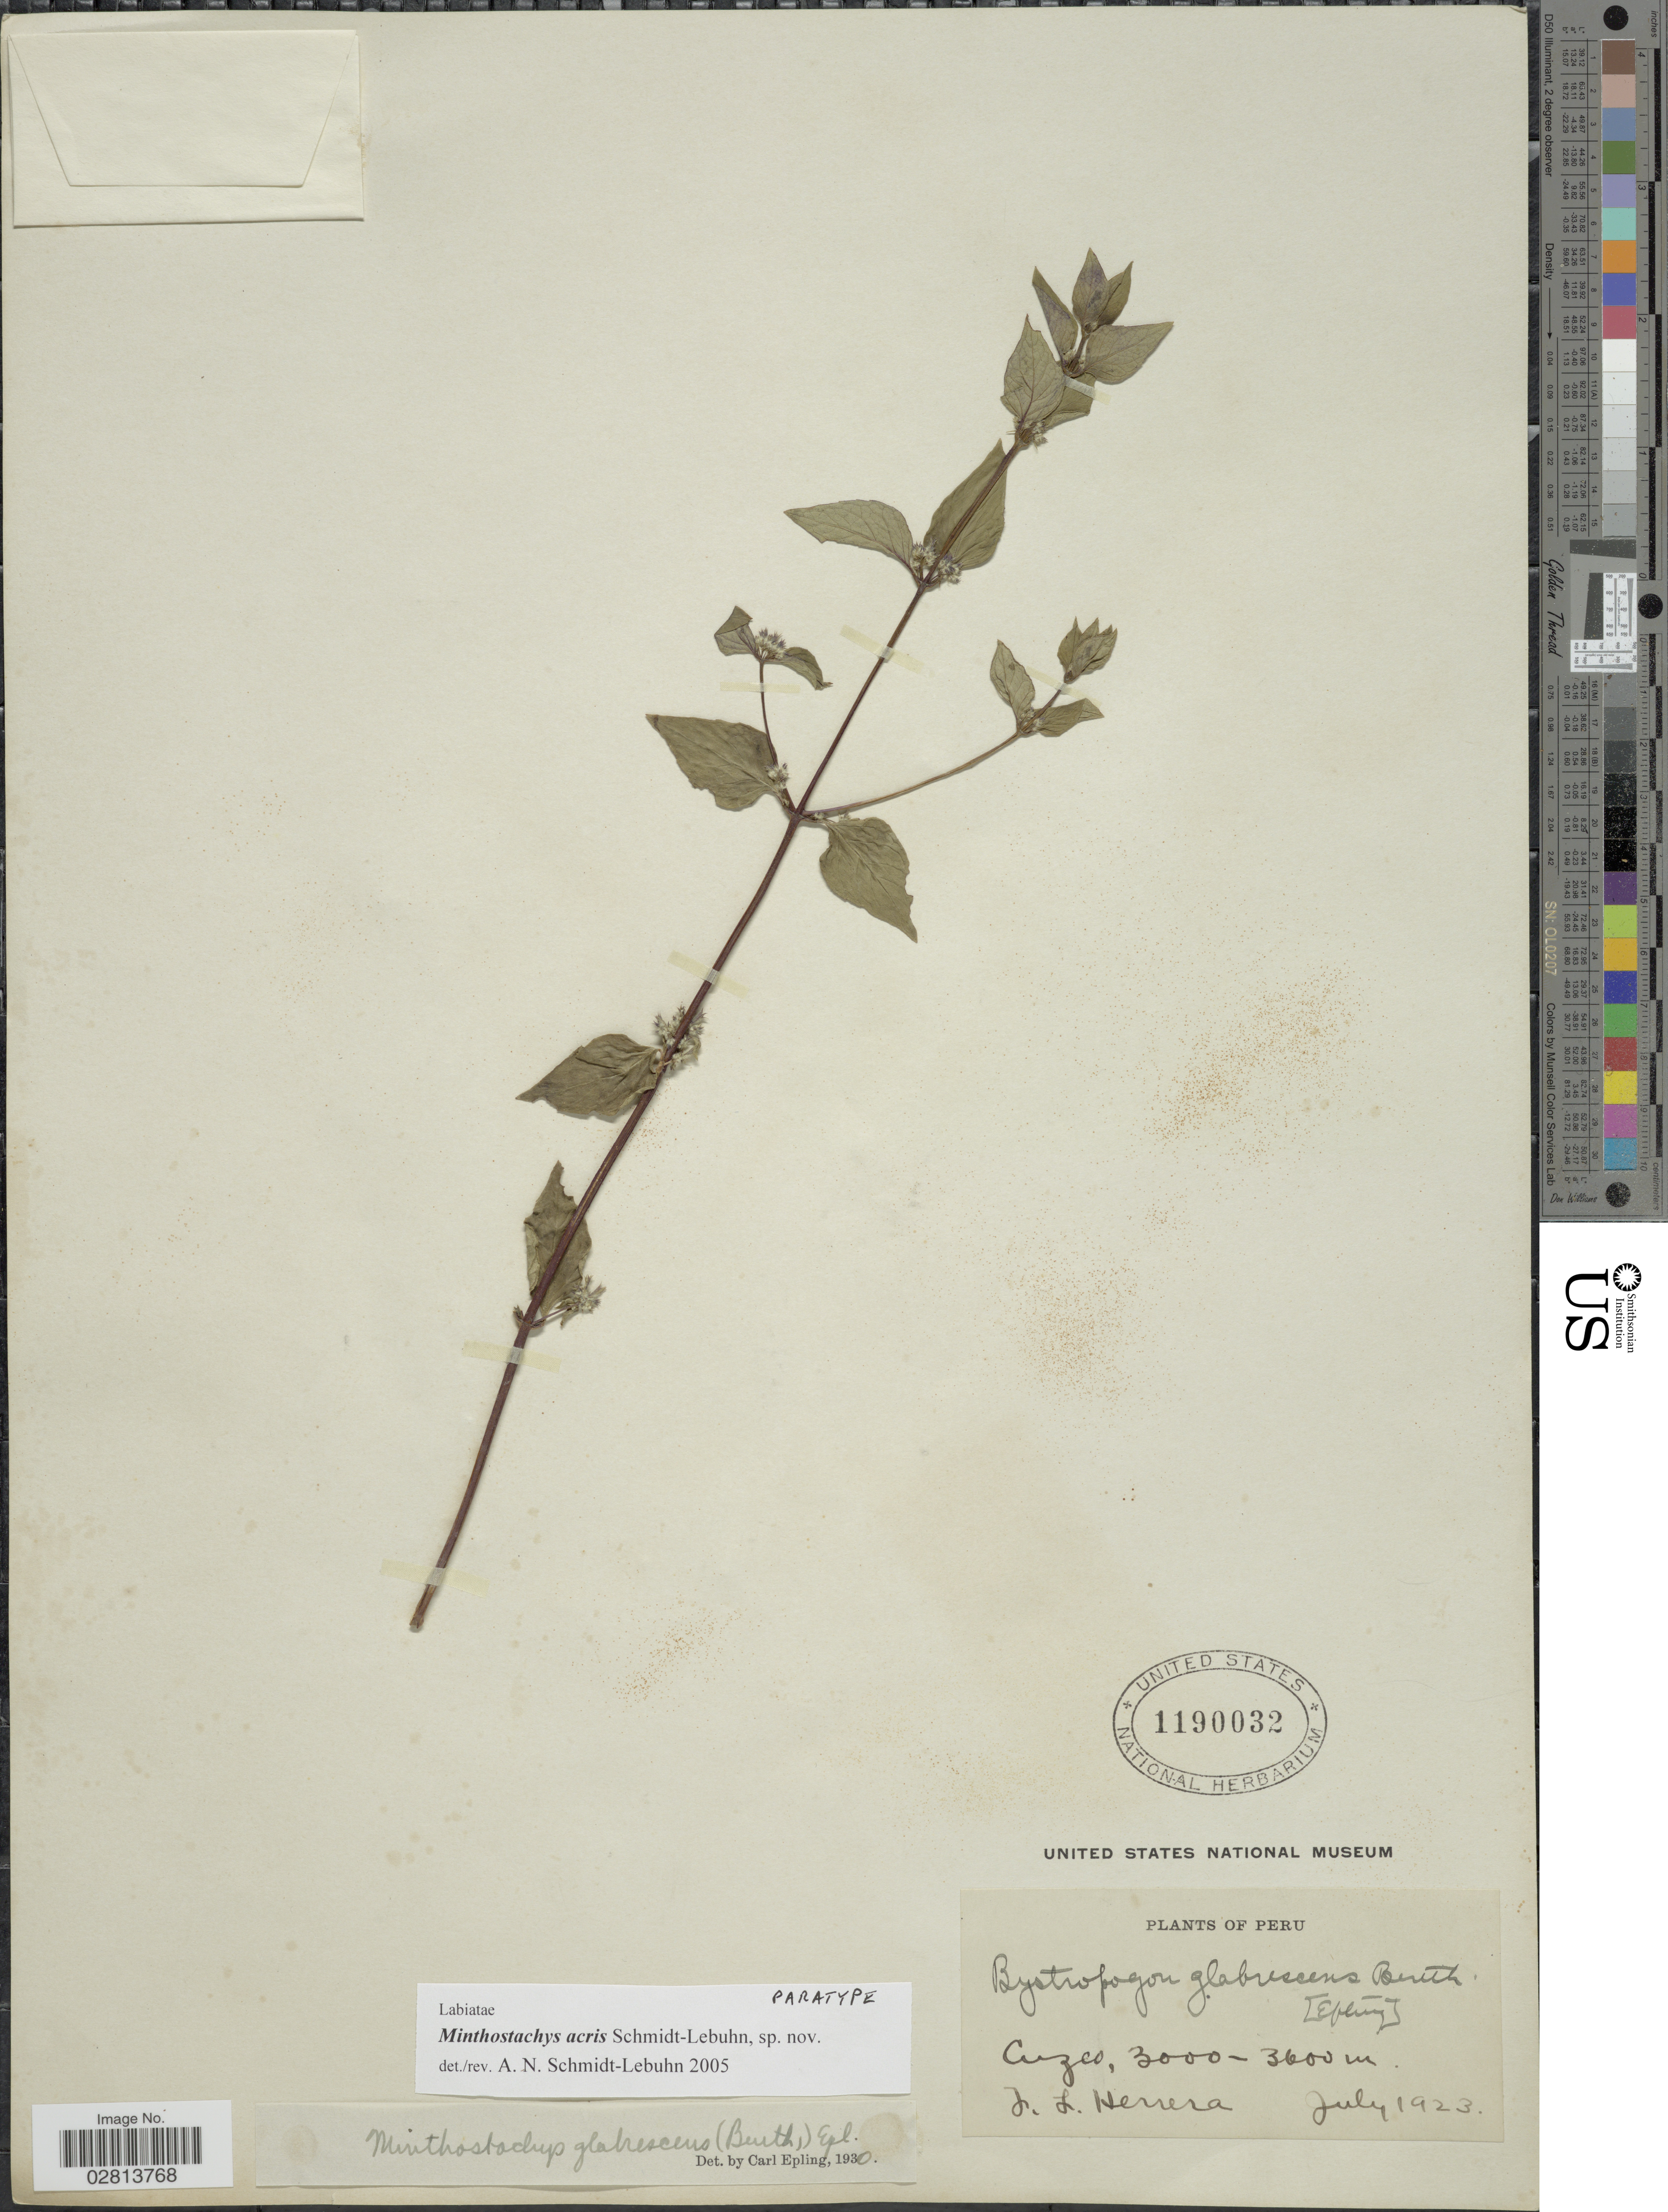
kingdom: Plantae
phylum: Tracheophyta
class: Magnoliopsida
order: Lamiales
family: Lamiaceae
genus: Minthostachys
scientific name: Minthostachys acris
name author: Schmidt-Leb.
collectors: F. L. Herrera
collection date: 1923-07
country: Peru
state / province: Cusco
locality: Cuzco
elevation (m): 3000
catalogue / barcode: US 1190032